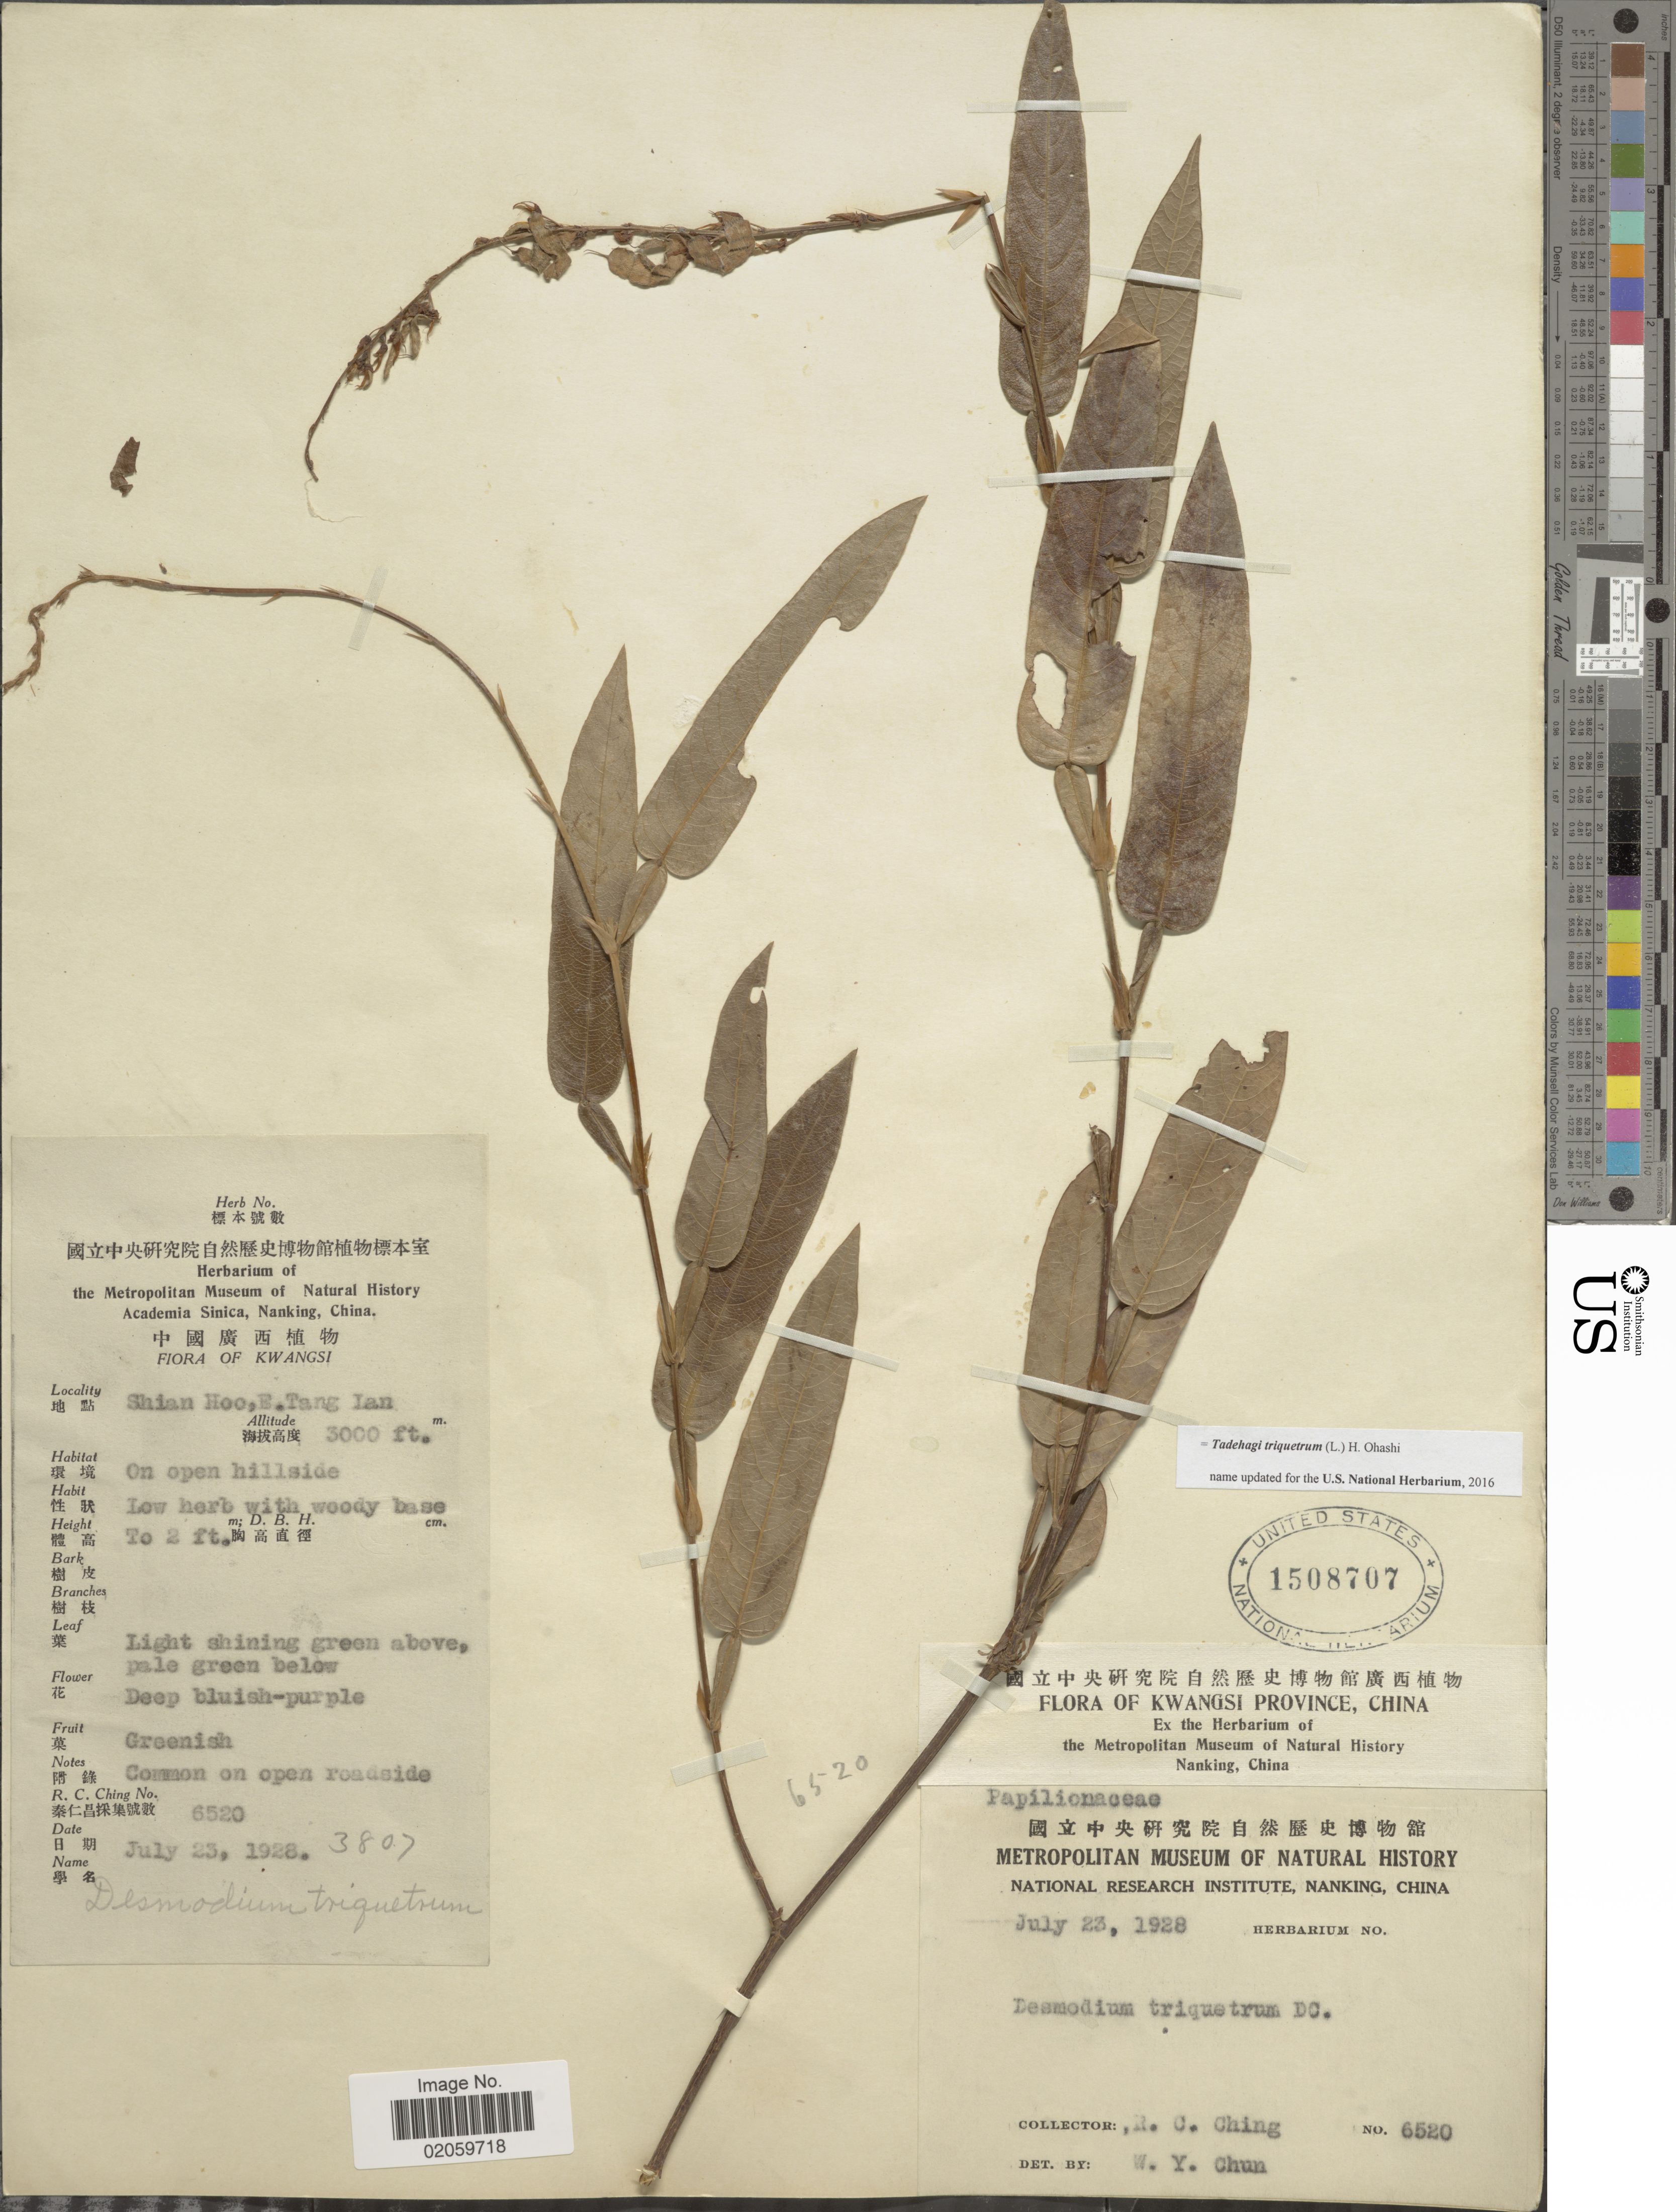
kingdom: Plantae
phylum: Tracheophyta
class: Magnoliopsida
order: Fabales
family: Fabaceae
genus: Tadehagi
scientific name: Tadehagi triquetrum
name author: (L.) H. Ohashi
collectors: R. C. Ching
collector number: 807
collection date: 1928-07-23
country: China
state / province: Guangxi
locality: Kwangsi Province, Shian Hoo, E. Tang Ian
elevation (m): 914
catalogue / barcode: US 1508707